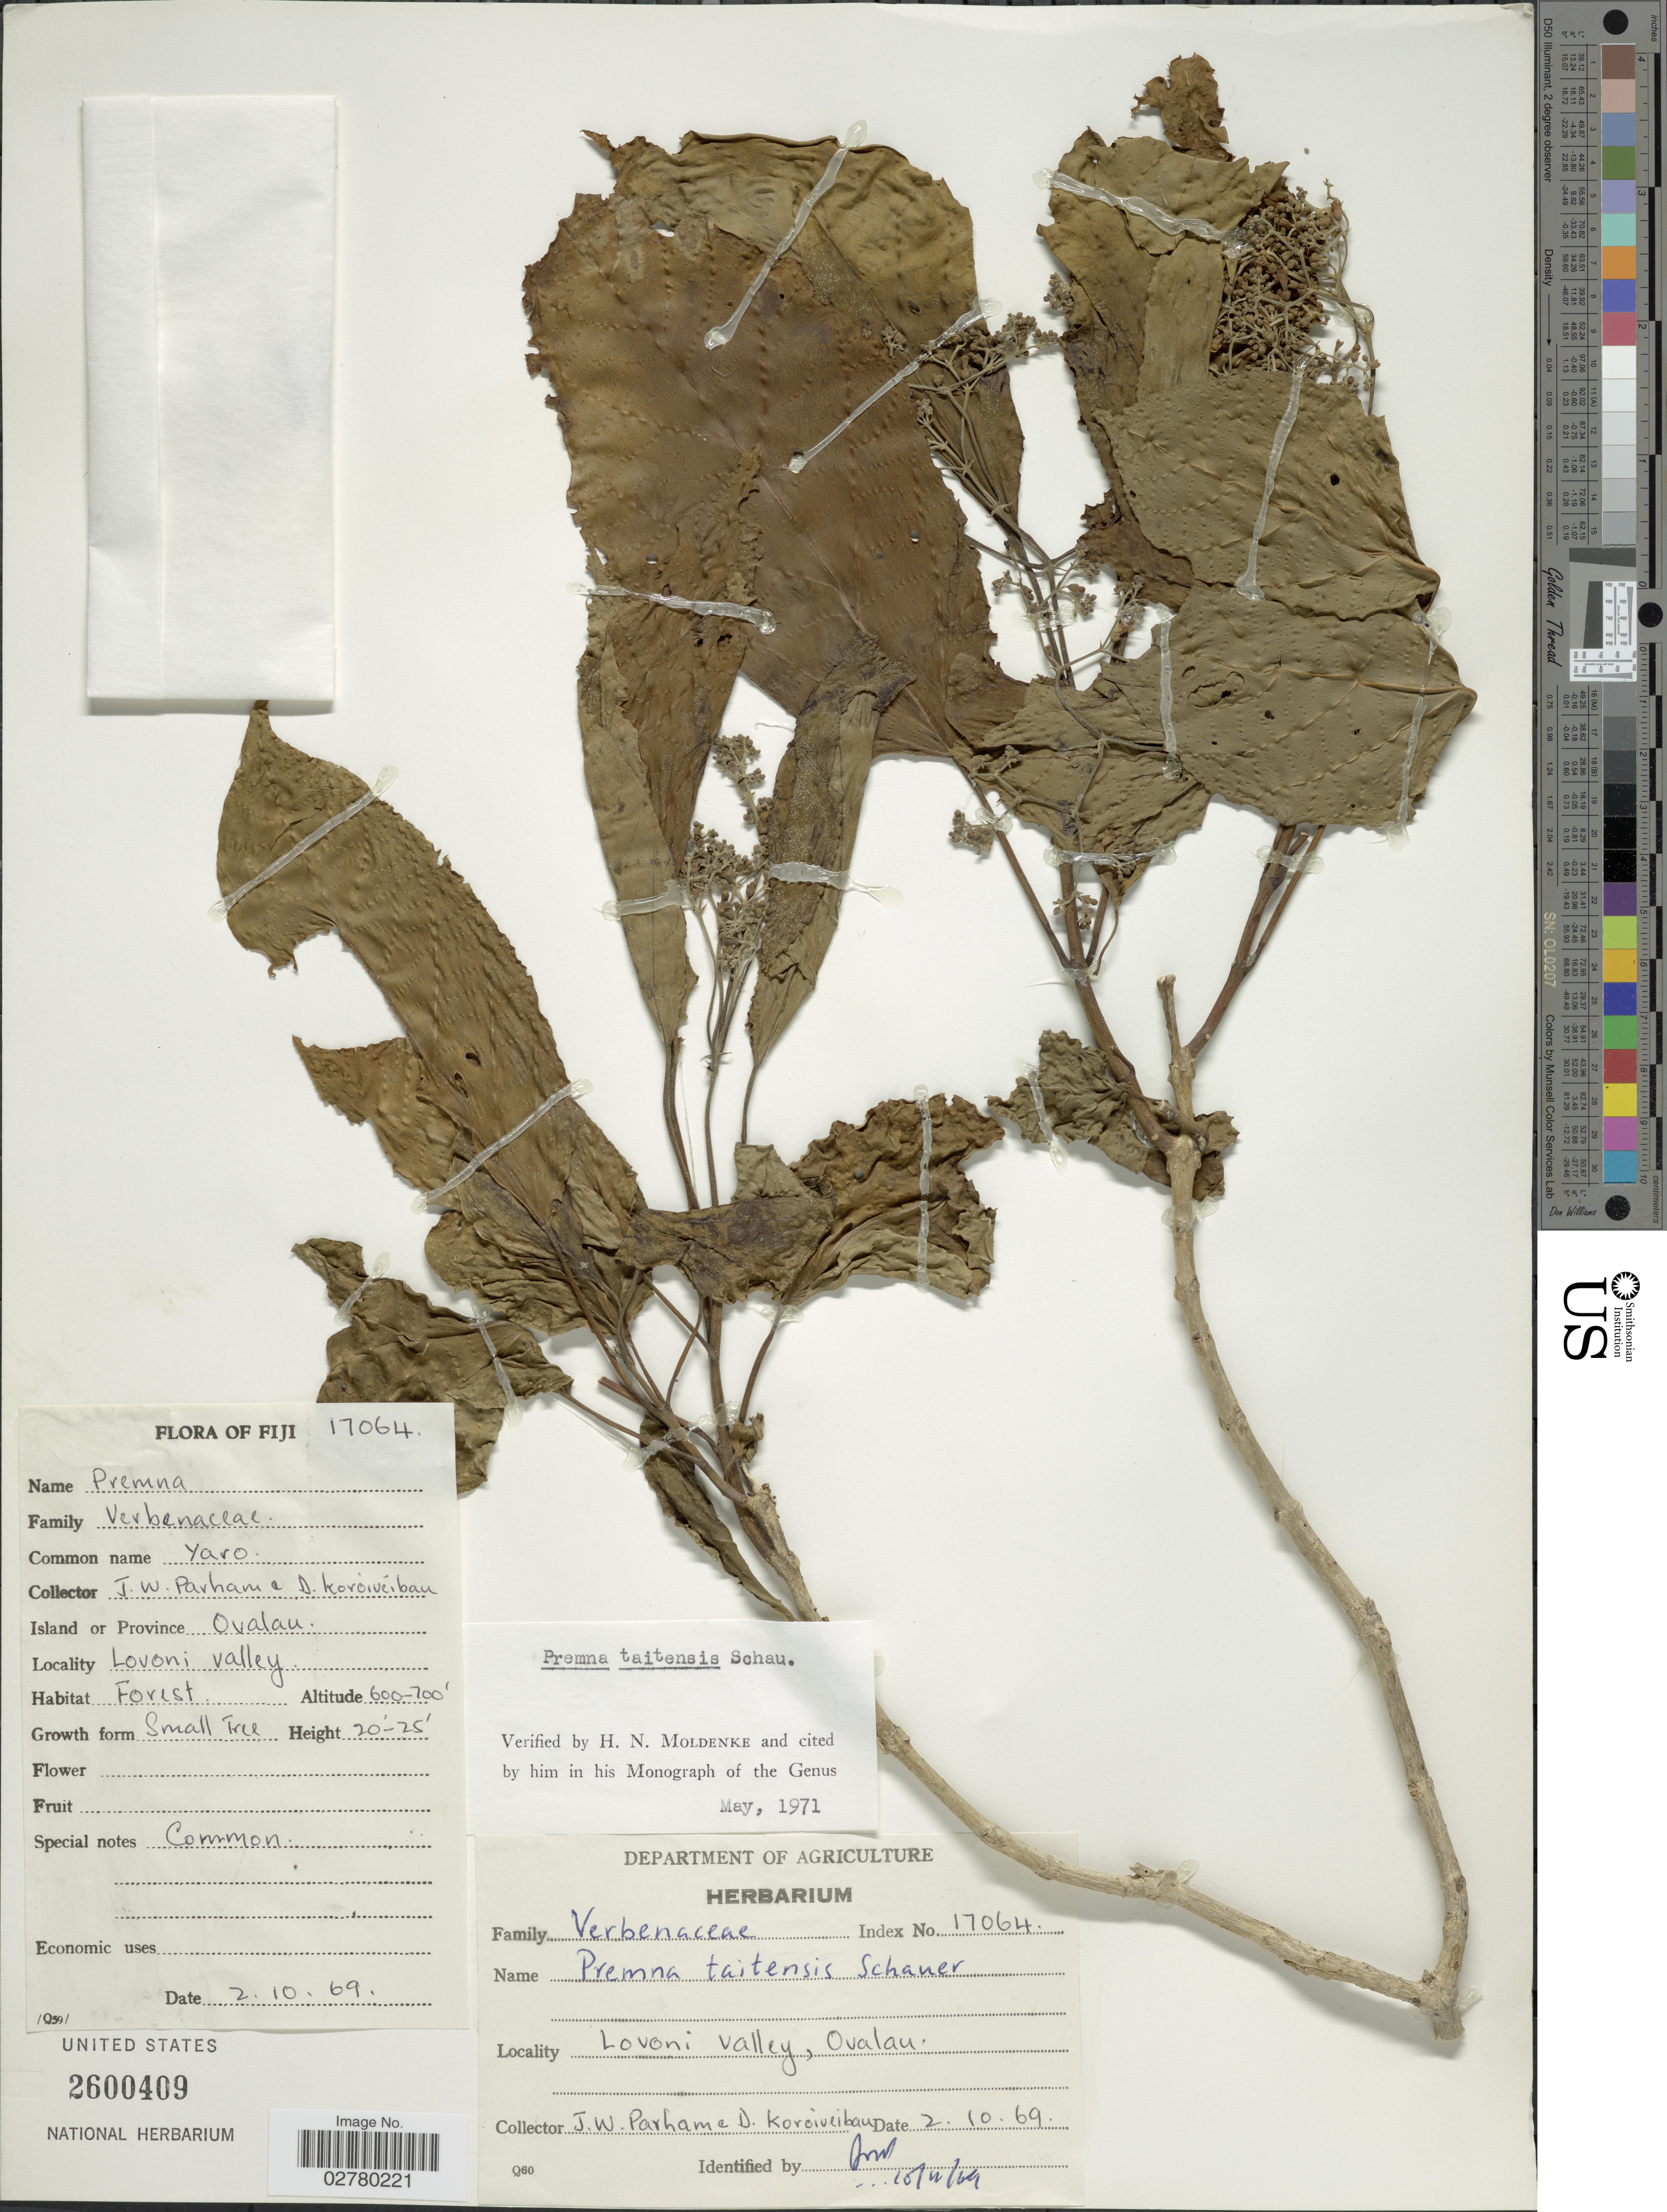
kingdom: Plantae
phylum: Tracheophyta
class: Magnoliopsida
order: Lamiales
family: Lamiaceae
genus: Premna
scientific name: Premna taitensis var. taitensis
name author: Schauer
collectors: J. Parham & D. Koroiveibau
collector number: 17064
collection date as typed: Transcribed d/m/y: 2/10/69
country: Fiji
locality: Ovalau, Lovoni valley.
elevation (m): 183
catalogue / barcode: US 2600409